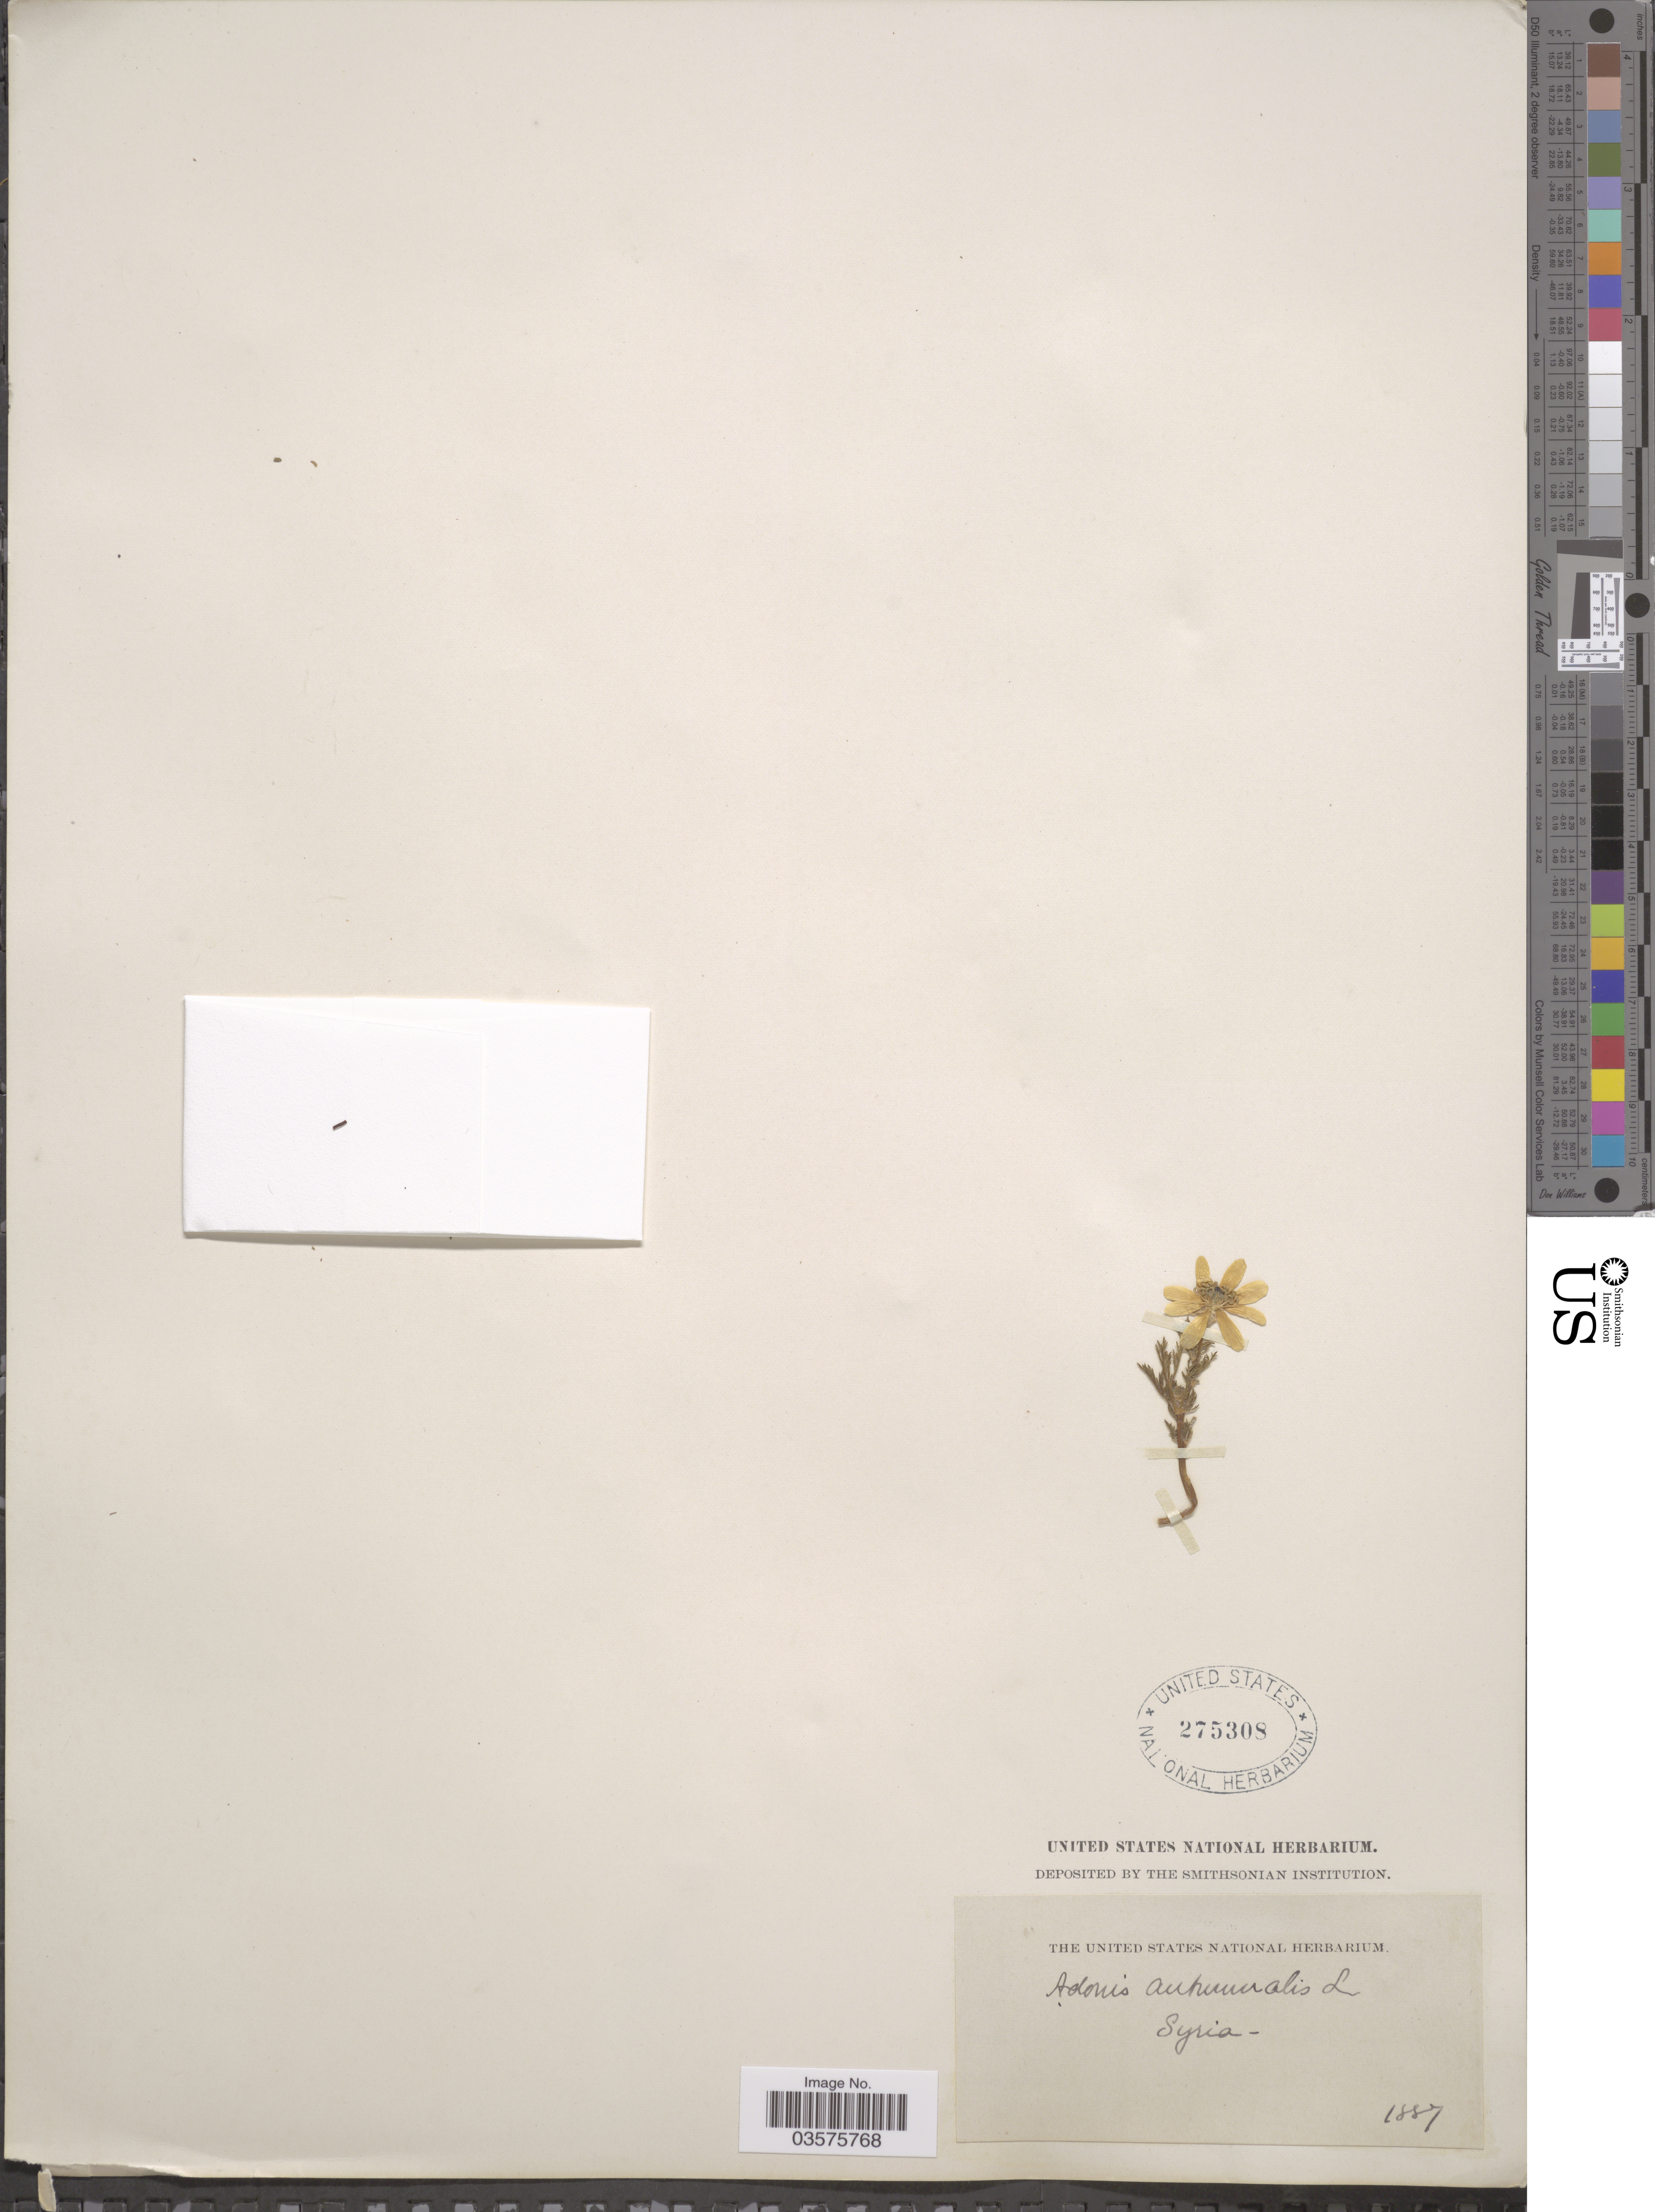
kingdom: Plantae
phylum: Tracheophyta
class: Magnoliopsida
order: Ranunculales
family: Ranunculaceae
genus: Adonis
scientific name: Adonis autumnalis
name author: M. Bieb.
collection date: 1887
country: Syria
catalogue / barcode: US 275308